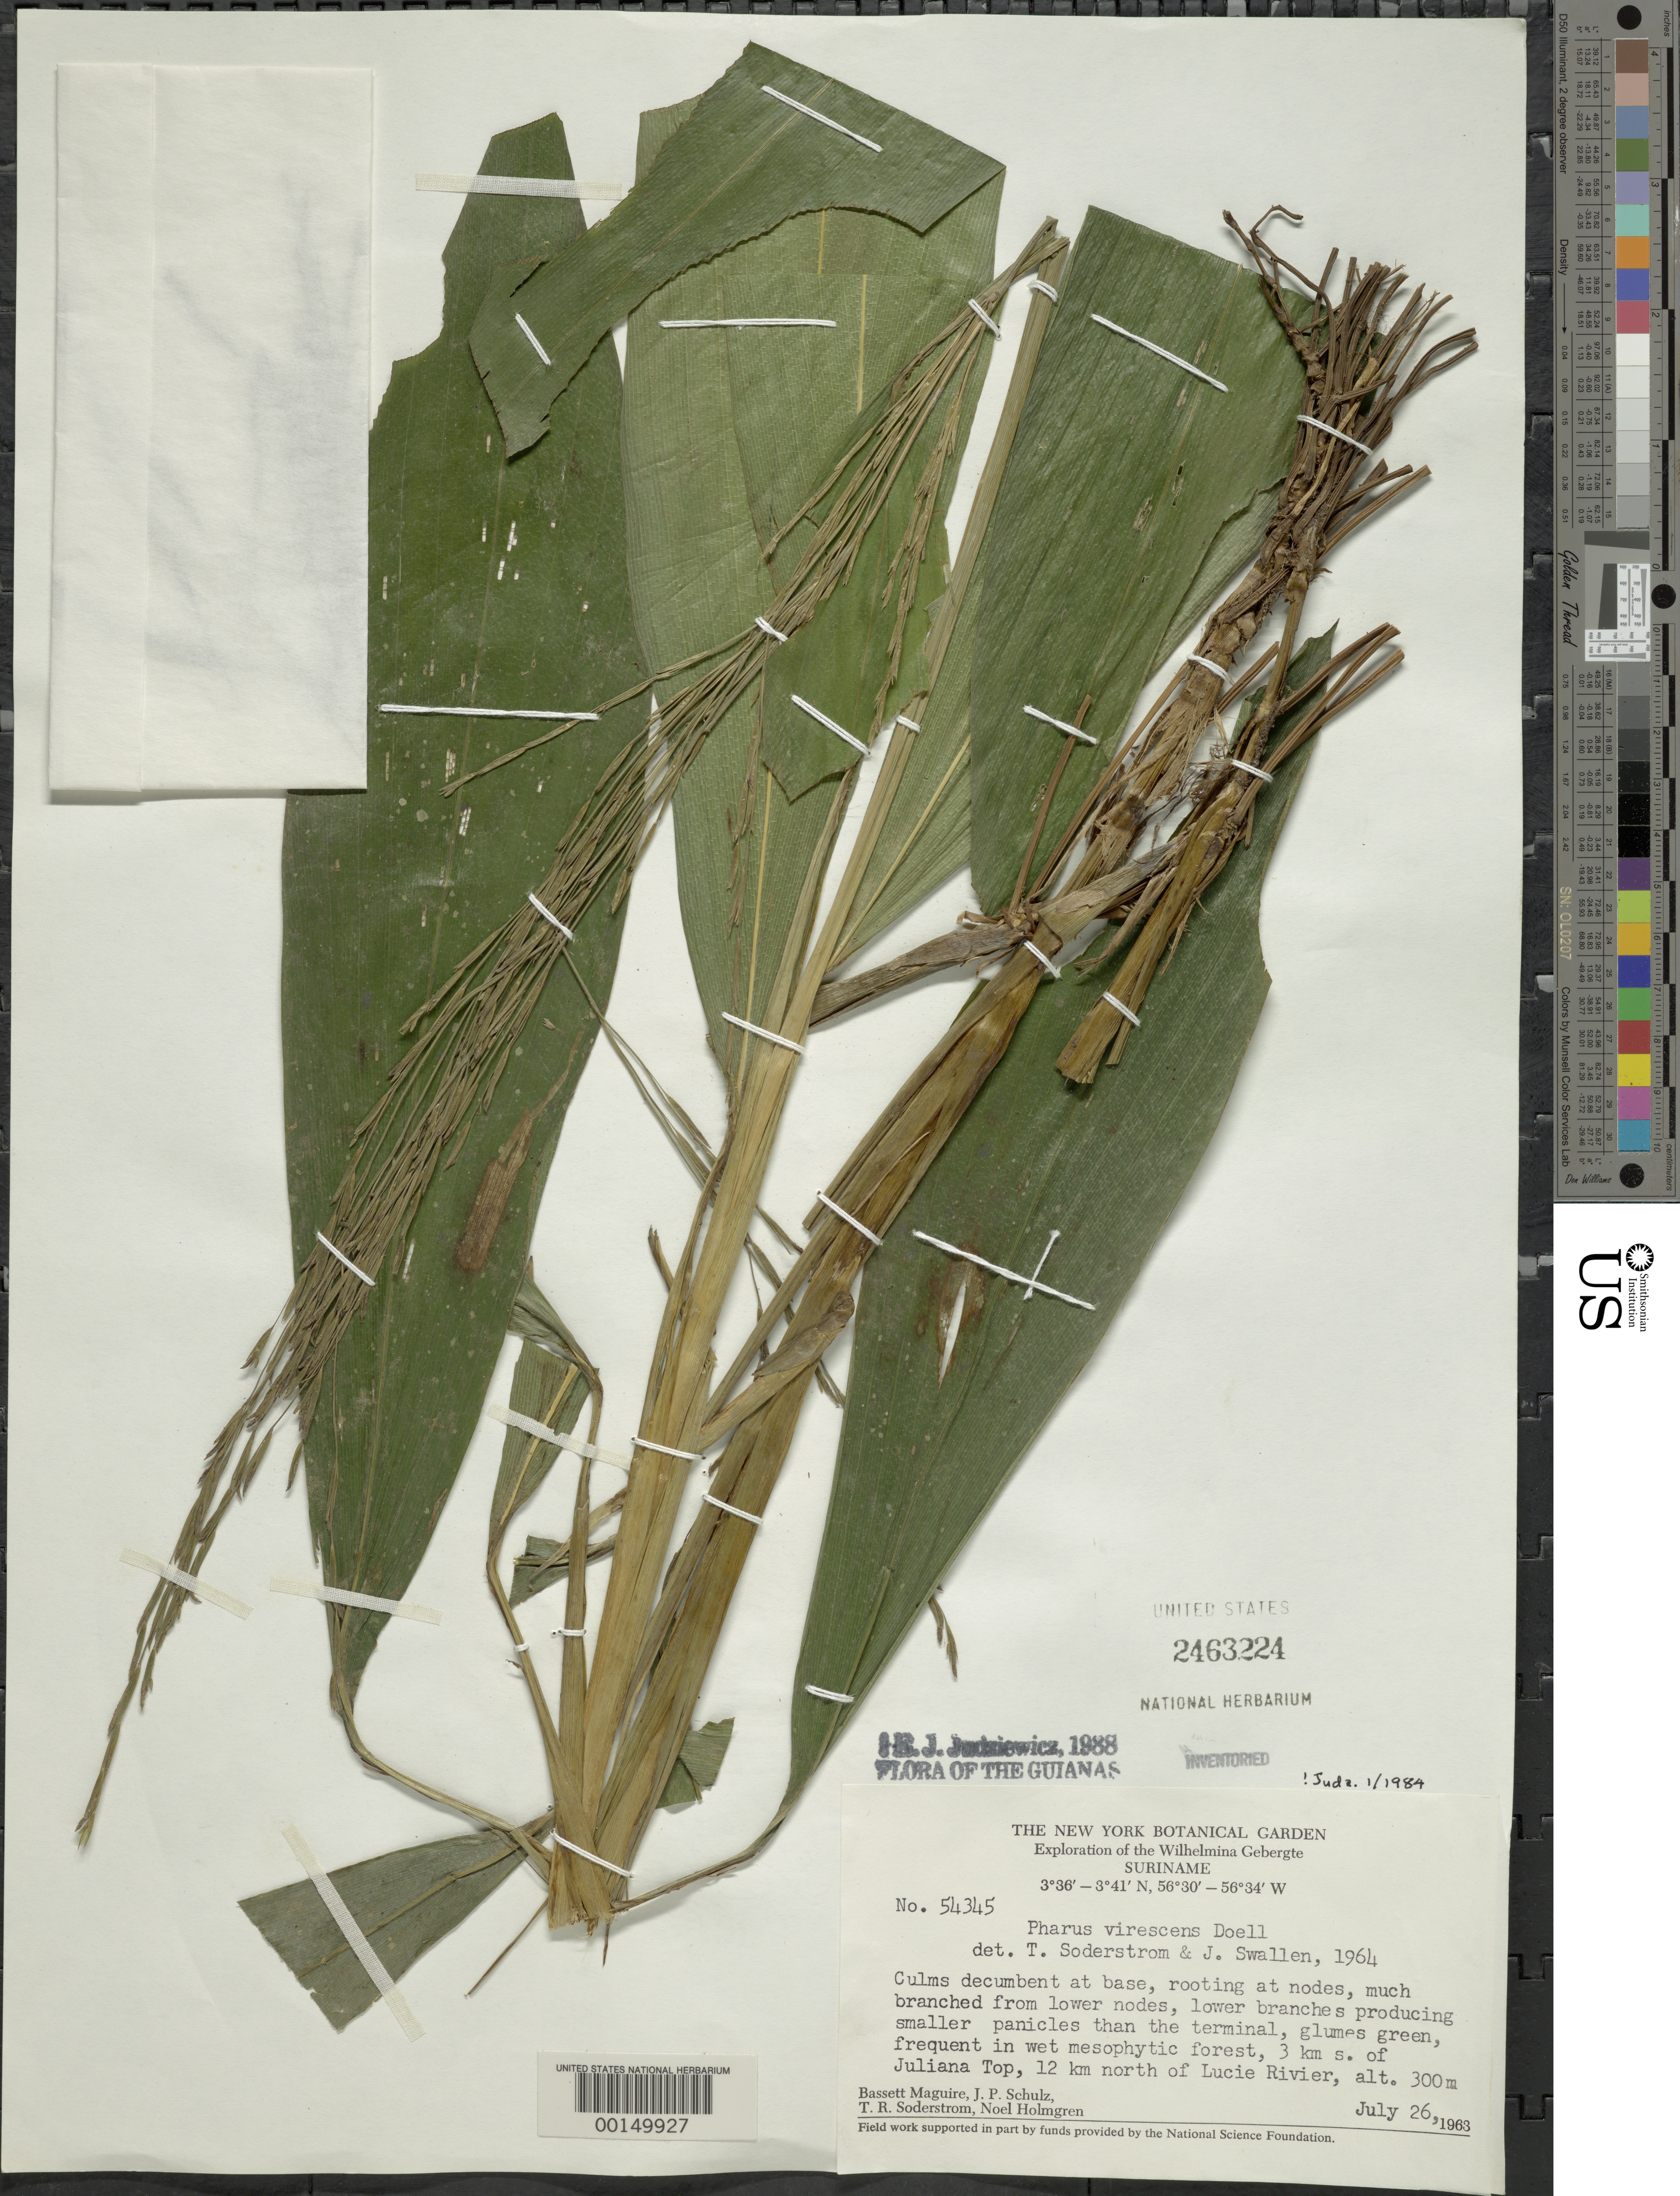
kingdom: Plantae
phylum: Tracheophyta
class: Liliopsida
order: Poales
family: Poaceae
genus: Pharus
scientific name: Pharus virescens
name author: Döll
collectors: B. Maguire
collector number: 54345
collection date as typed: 26 Jul 1963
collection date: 1963-07-26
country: Suriname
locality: Lat. 03 36'n: long. 56 30'w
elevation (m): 300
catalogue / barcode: US 2463224